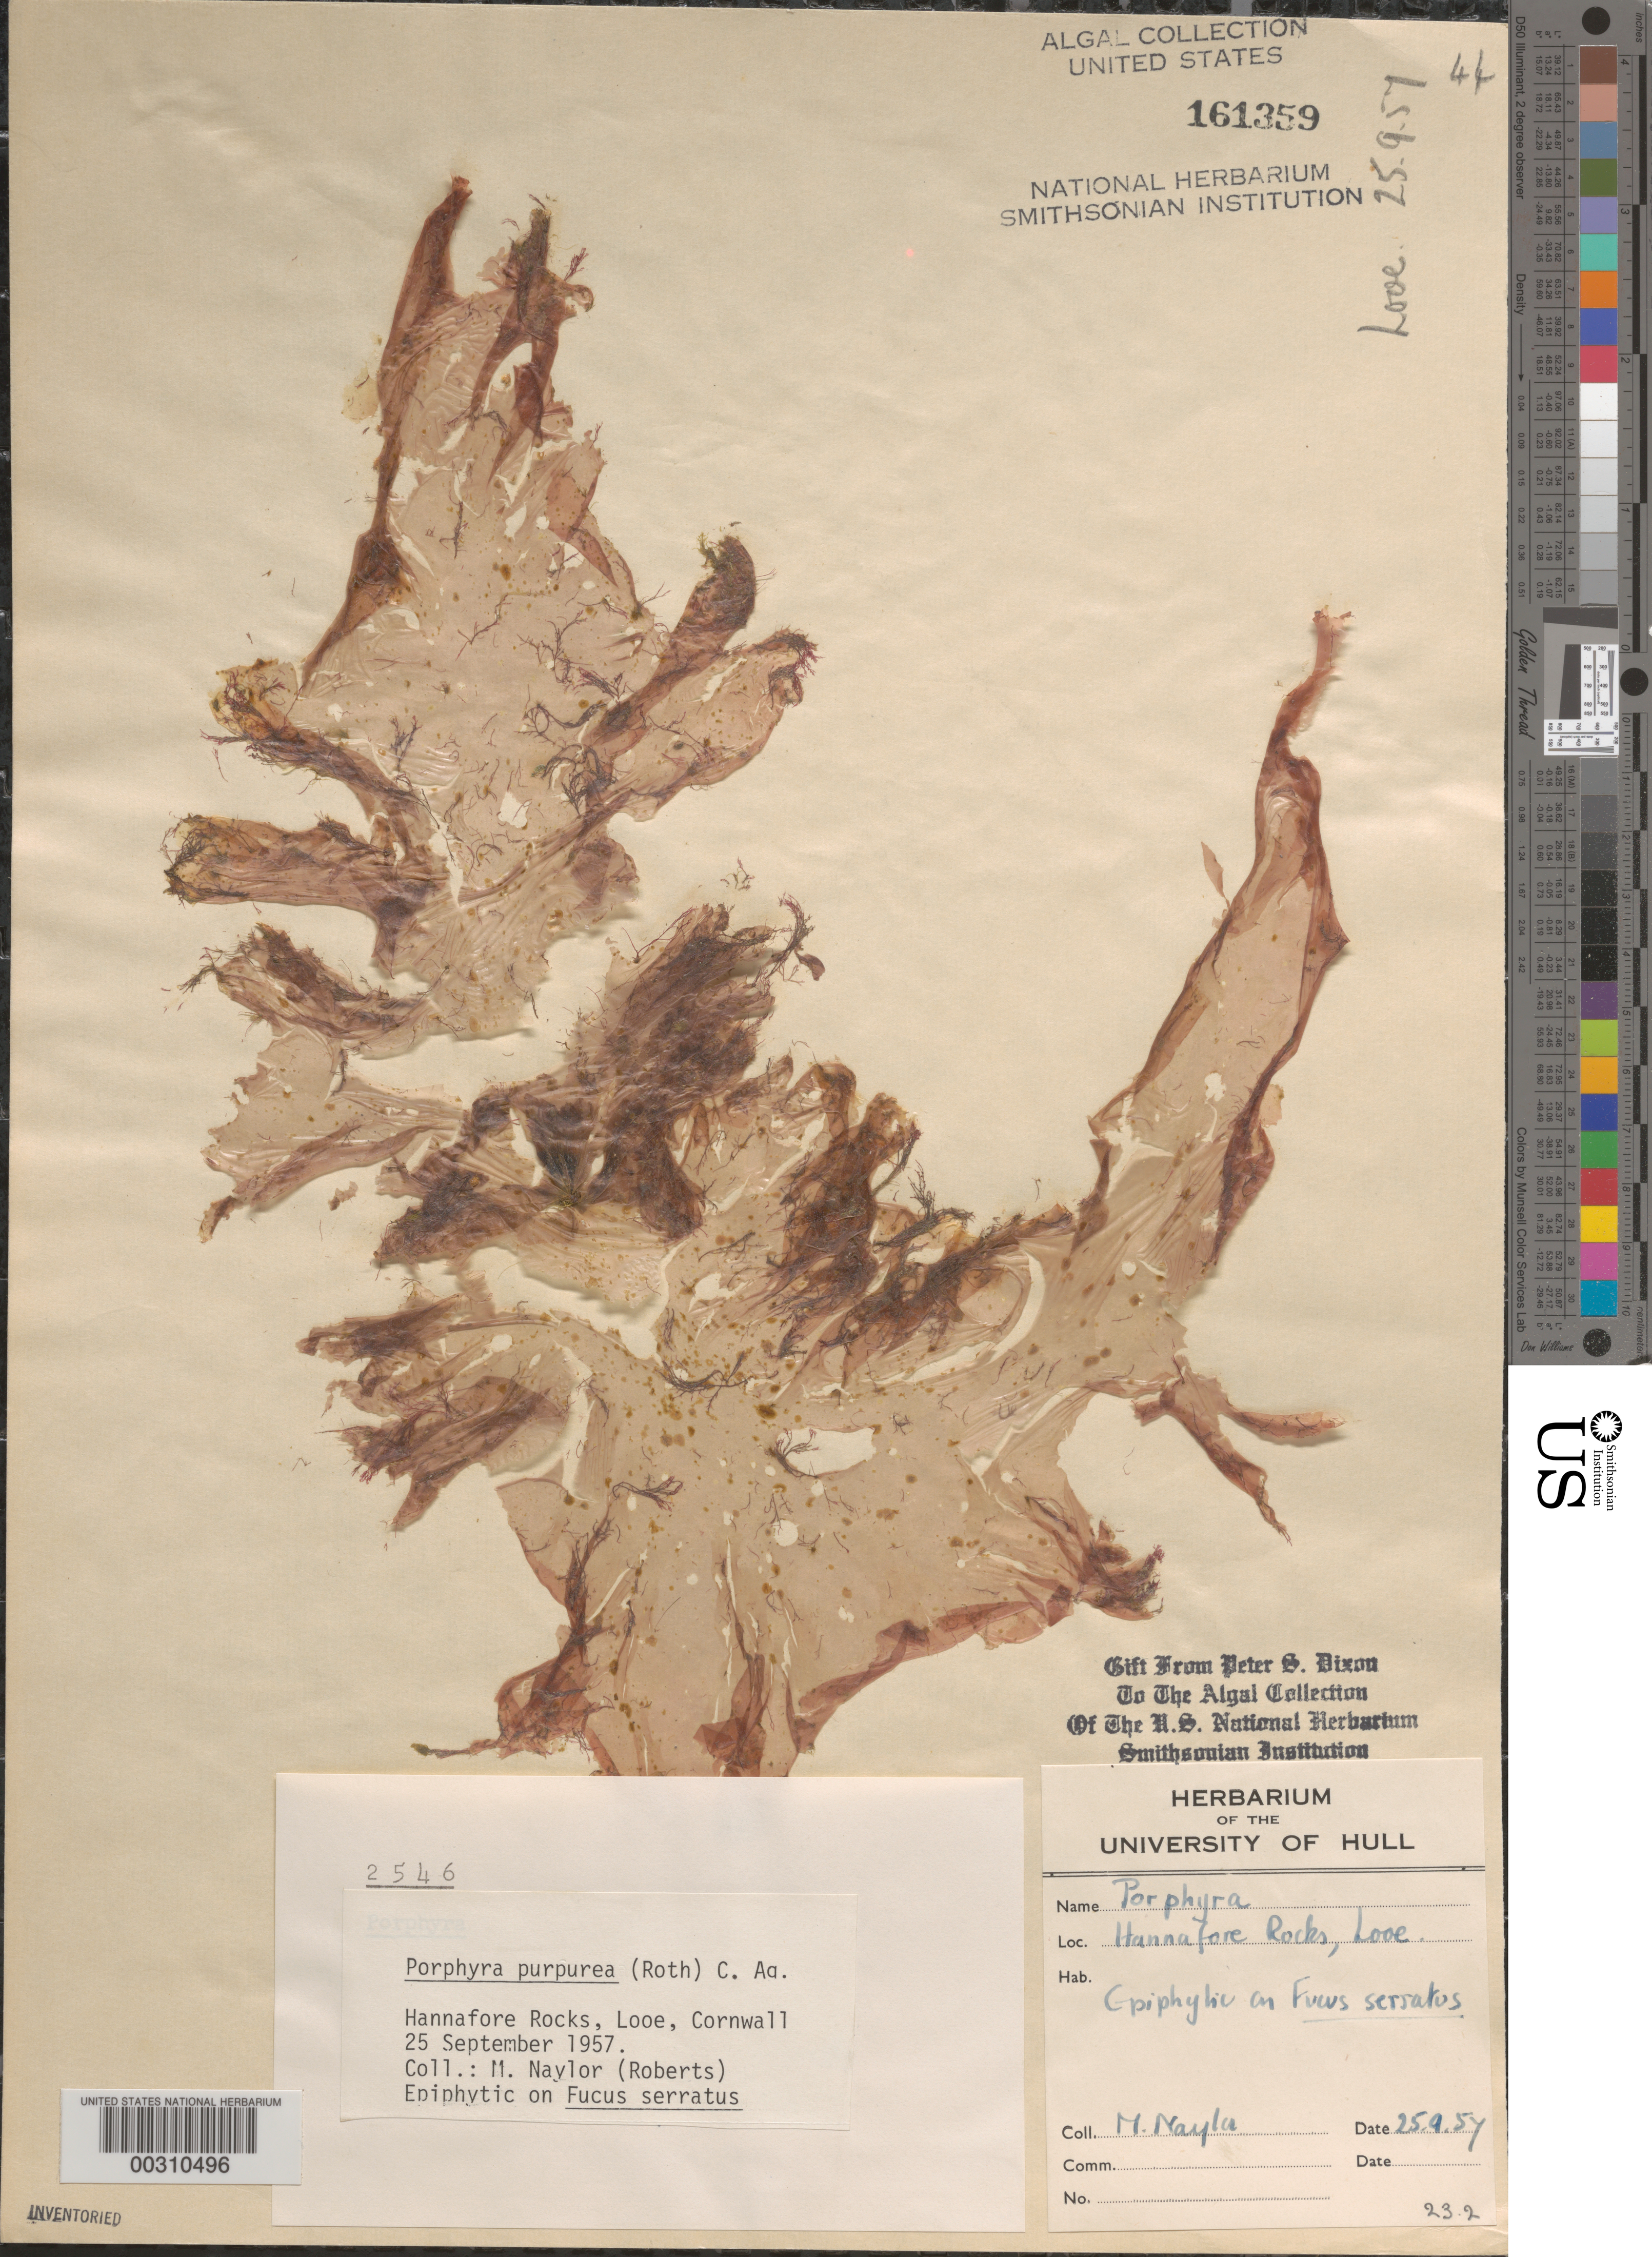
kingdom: Plantae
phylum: Rhodophyta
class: Bangiophyceae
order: Bangiales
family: Bangiaceae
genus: Porphyra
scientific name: Porphyra purpurea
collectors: M. Roberts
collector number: PSD 2546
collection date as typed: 25 Sep 1957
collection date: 1957-09-25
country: United Kingdom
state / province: England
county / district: Cornwall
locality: Hannafore Rocks, Looe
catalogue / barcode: US 161359